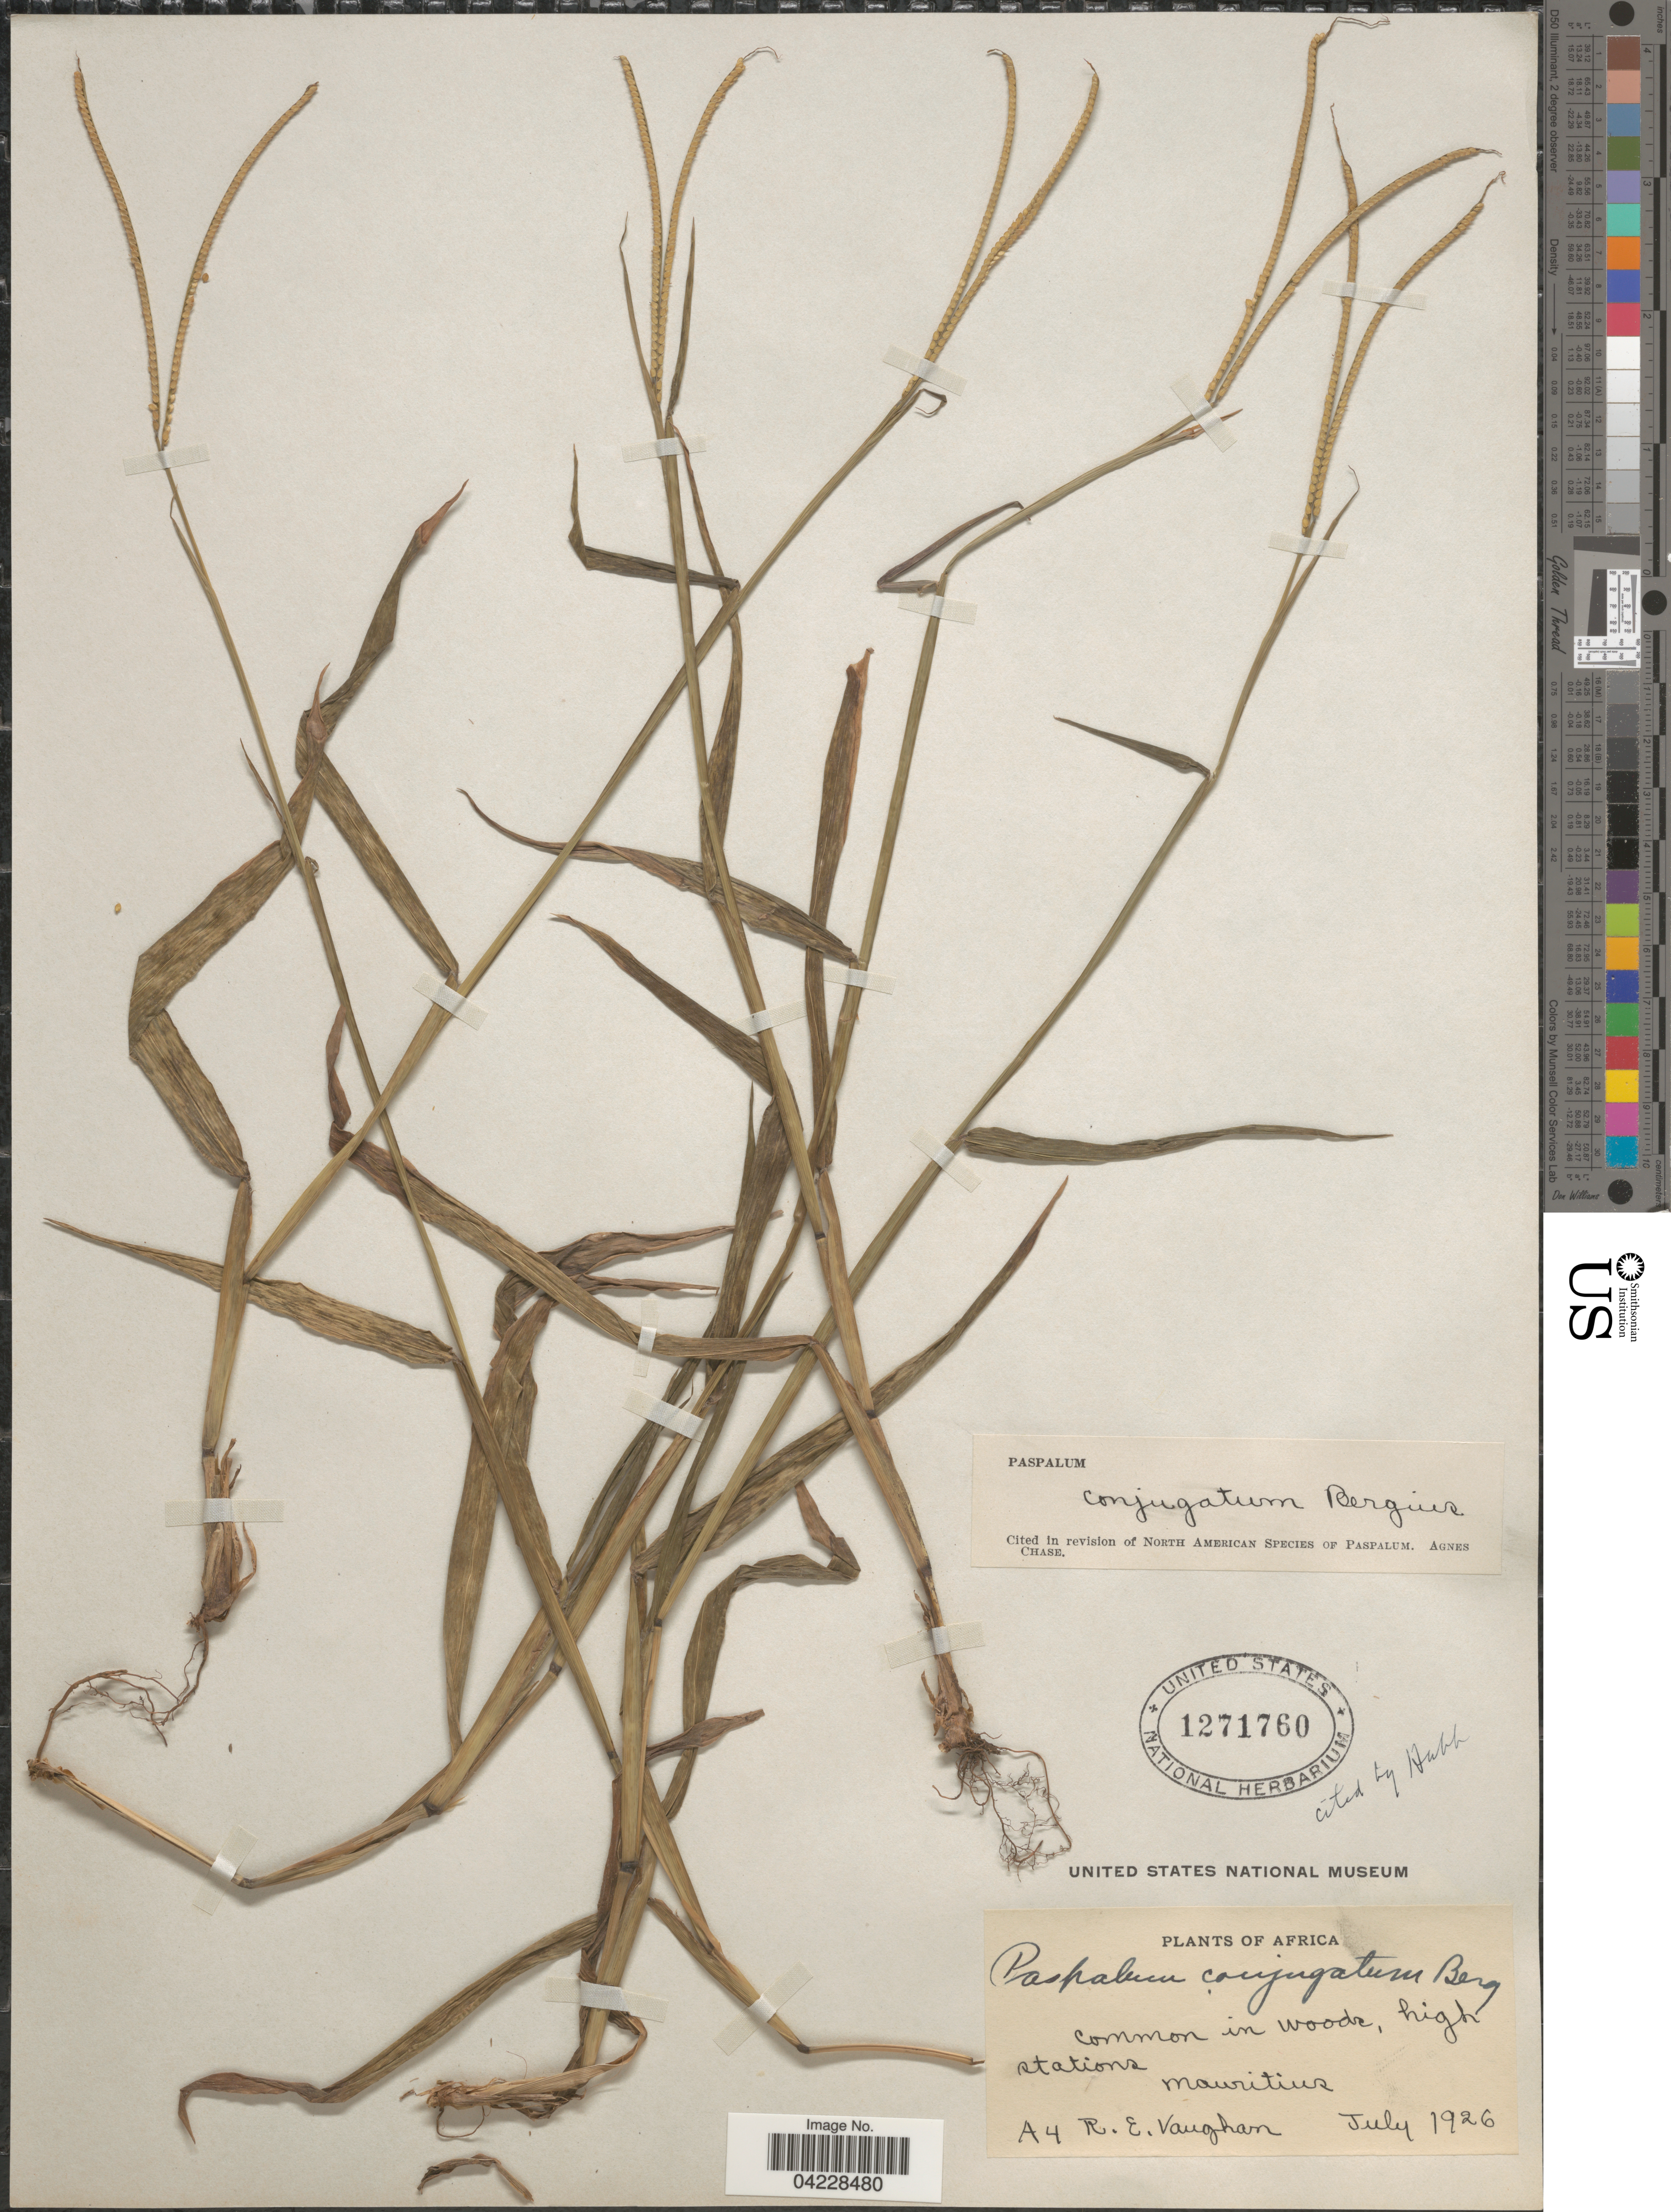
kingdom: Plantae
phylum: Tracheophyta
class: Liliopsida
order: Poales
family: Poaceae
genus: Paspalum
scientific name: Paspalum conjugatum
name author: P.J. Bergius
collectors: R. Vaughan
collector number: A4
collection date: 1926-07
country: Mauritius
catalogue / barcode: US 1271760